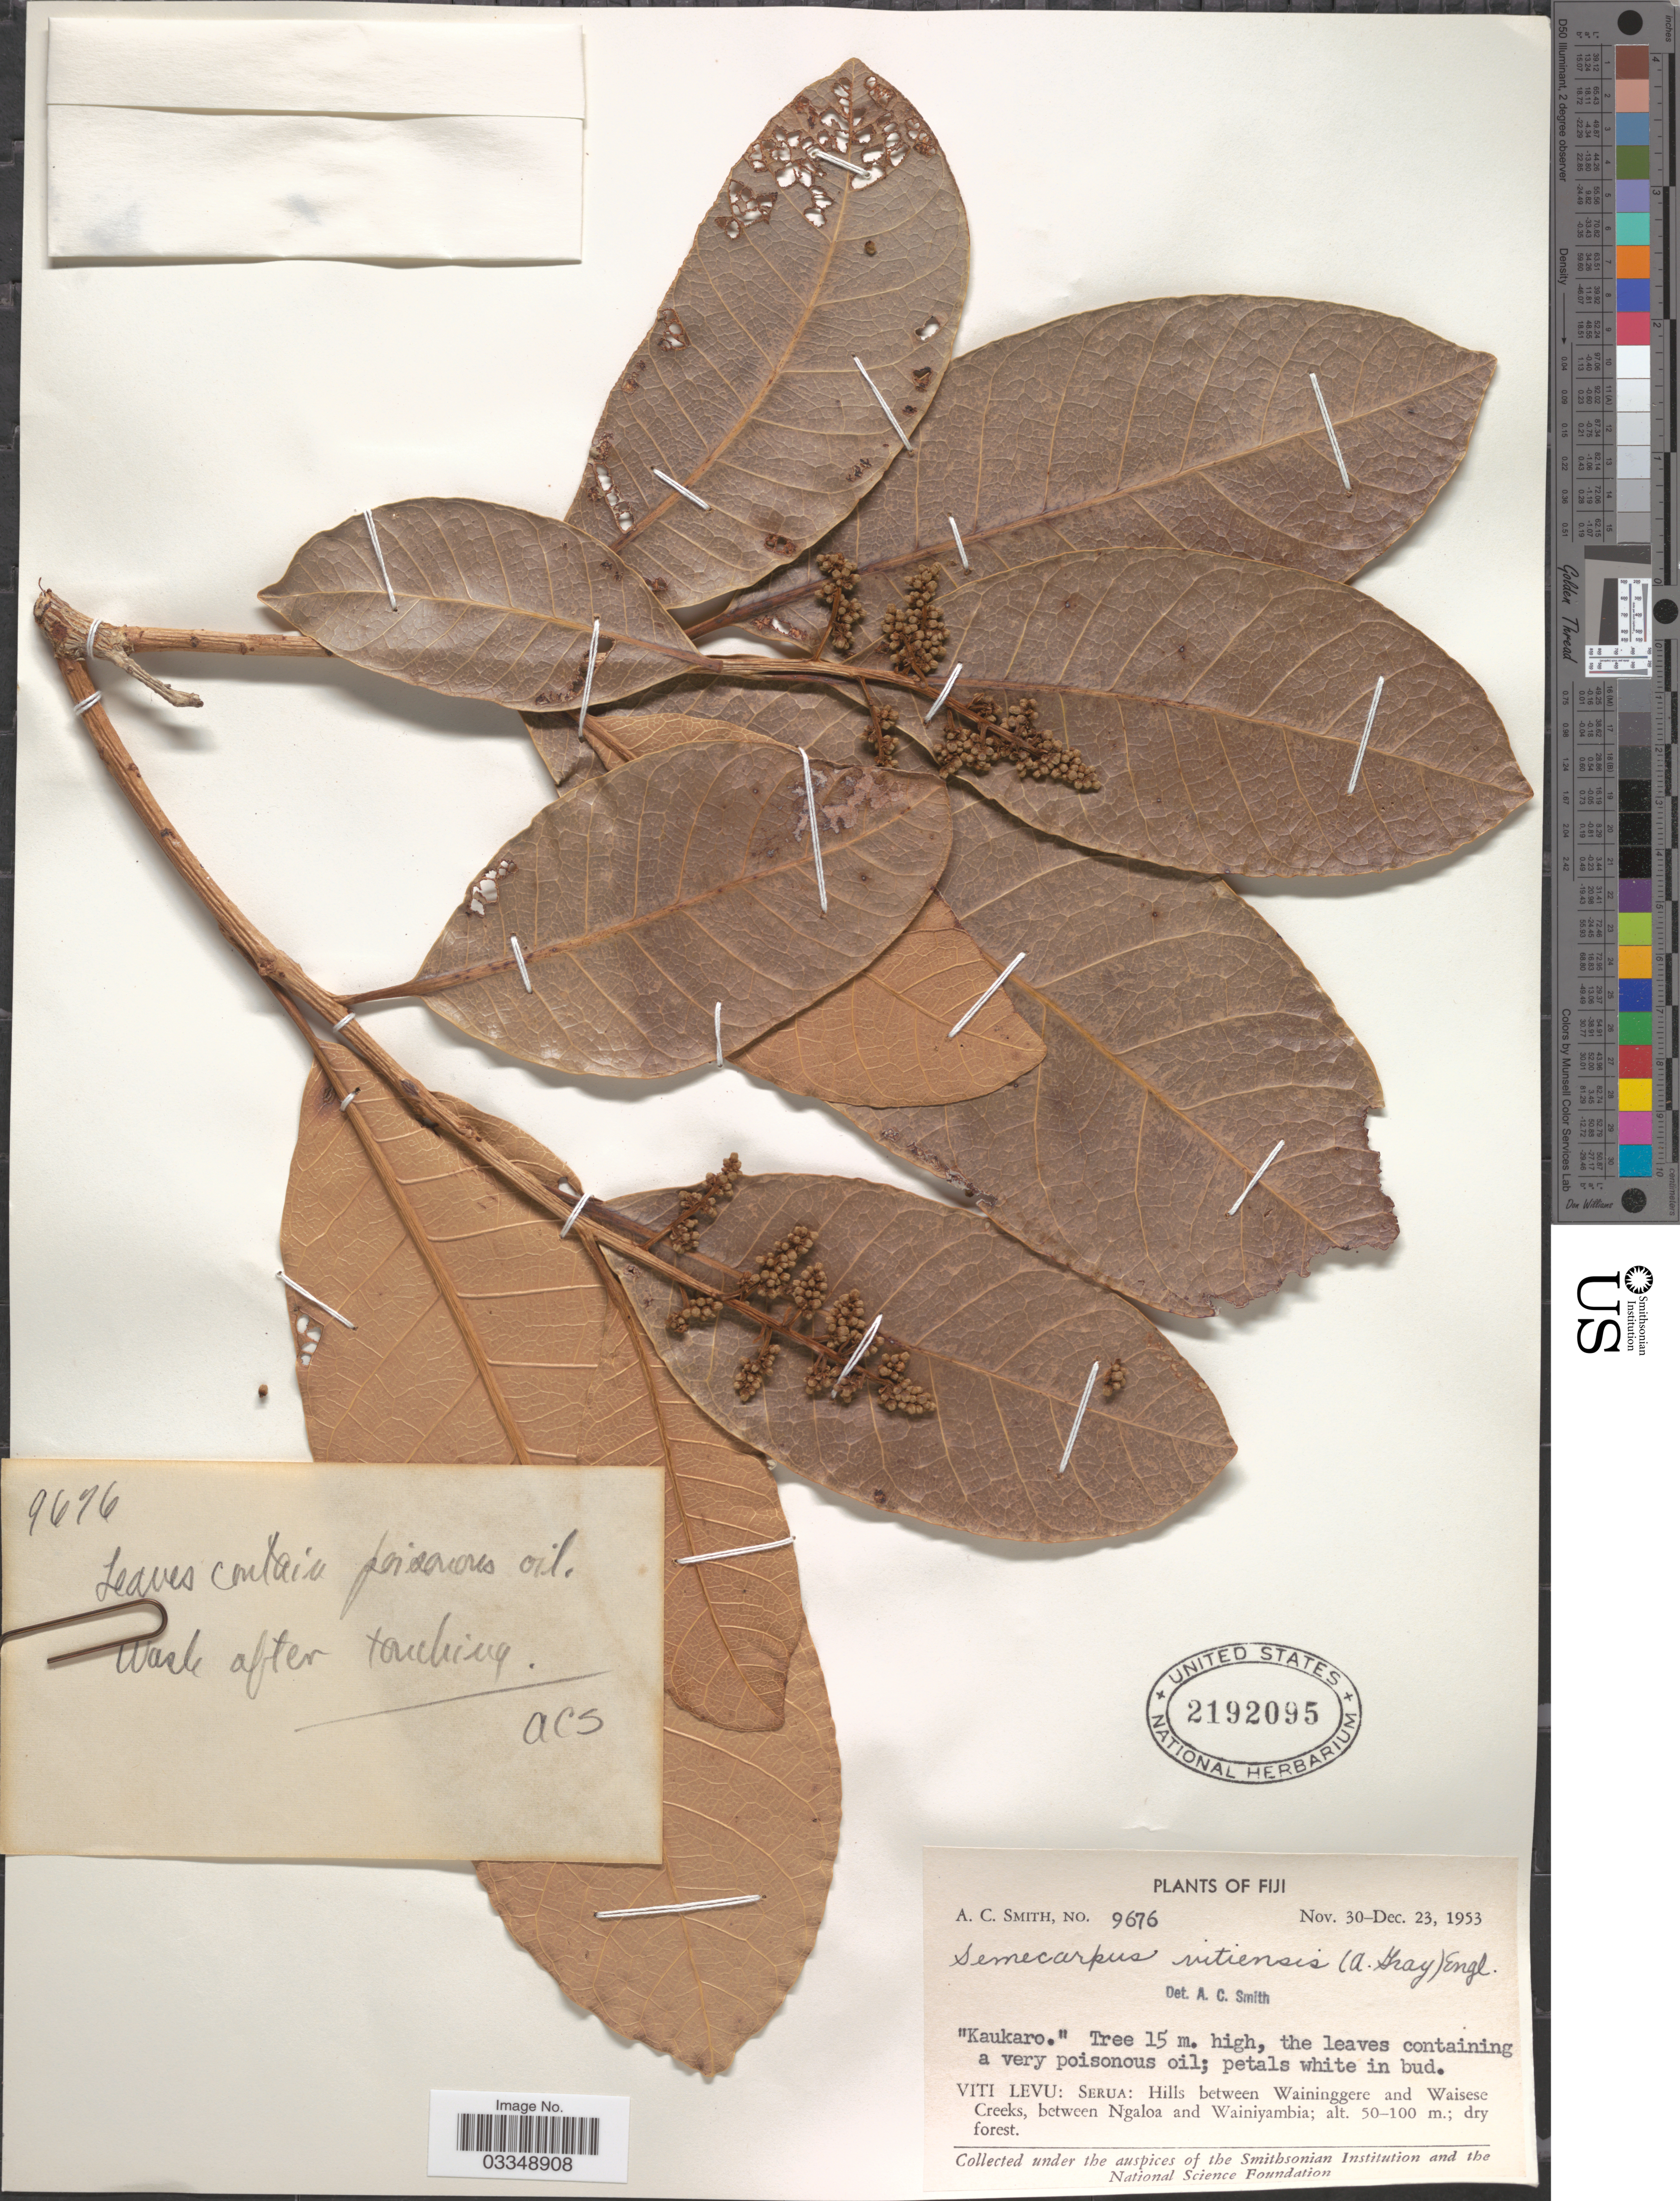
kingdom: Plantae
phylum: Tracheophyta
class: Magnoliopsida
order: Sapindales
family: Anacardiaceae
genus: Semecarpus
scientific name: Semecarpus vitiensis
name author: (A. Gray) Engl.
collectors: A. C. Smith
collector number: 9676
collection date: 1953-11-30/1953-12-23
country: Fiji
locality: Viti Levu: Serua: Hills between Waininggere and Waisese Creeks, between Ngaloa and Wainiyambia.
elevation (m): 50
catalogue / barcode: US 2192095